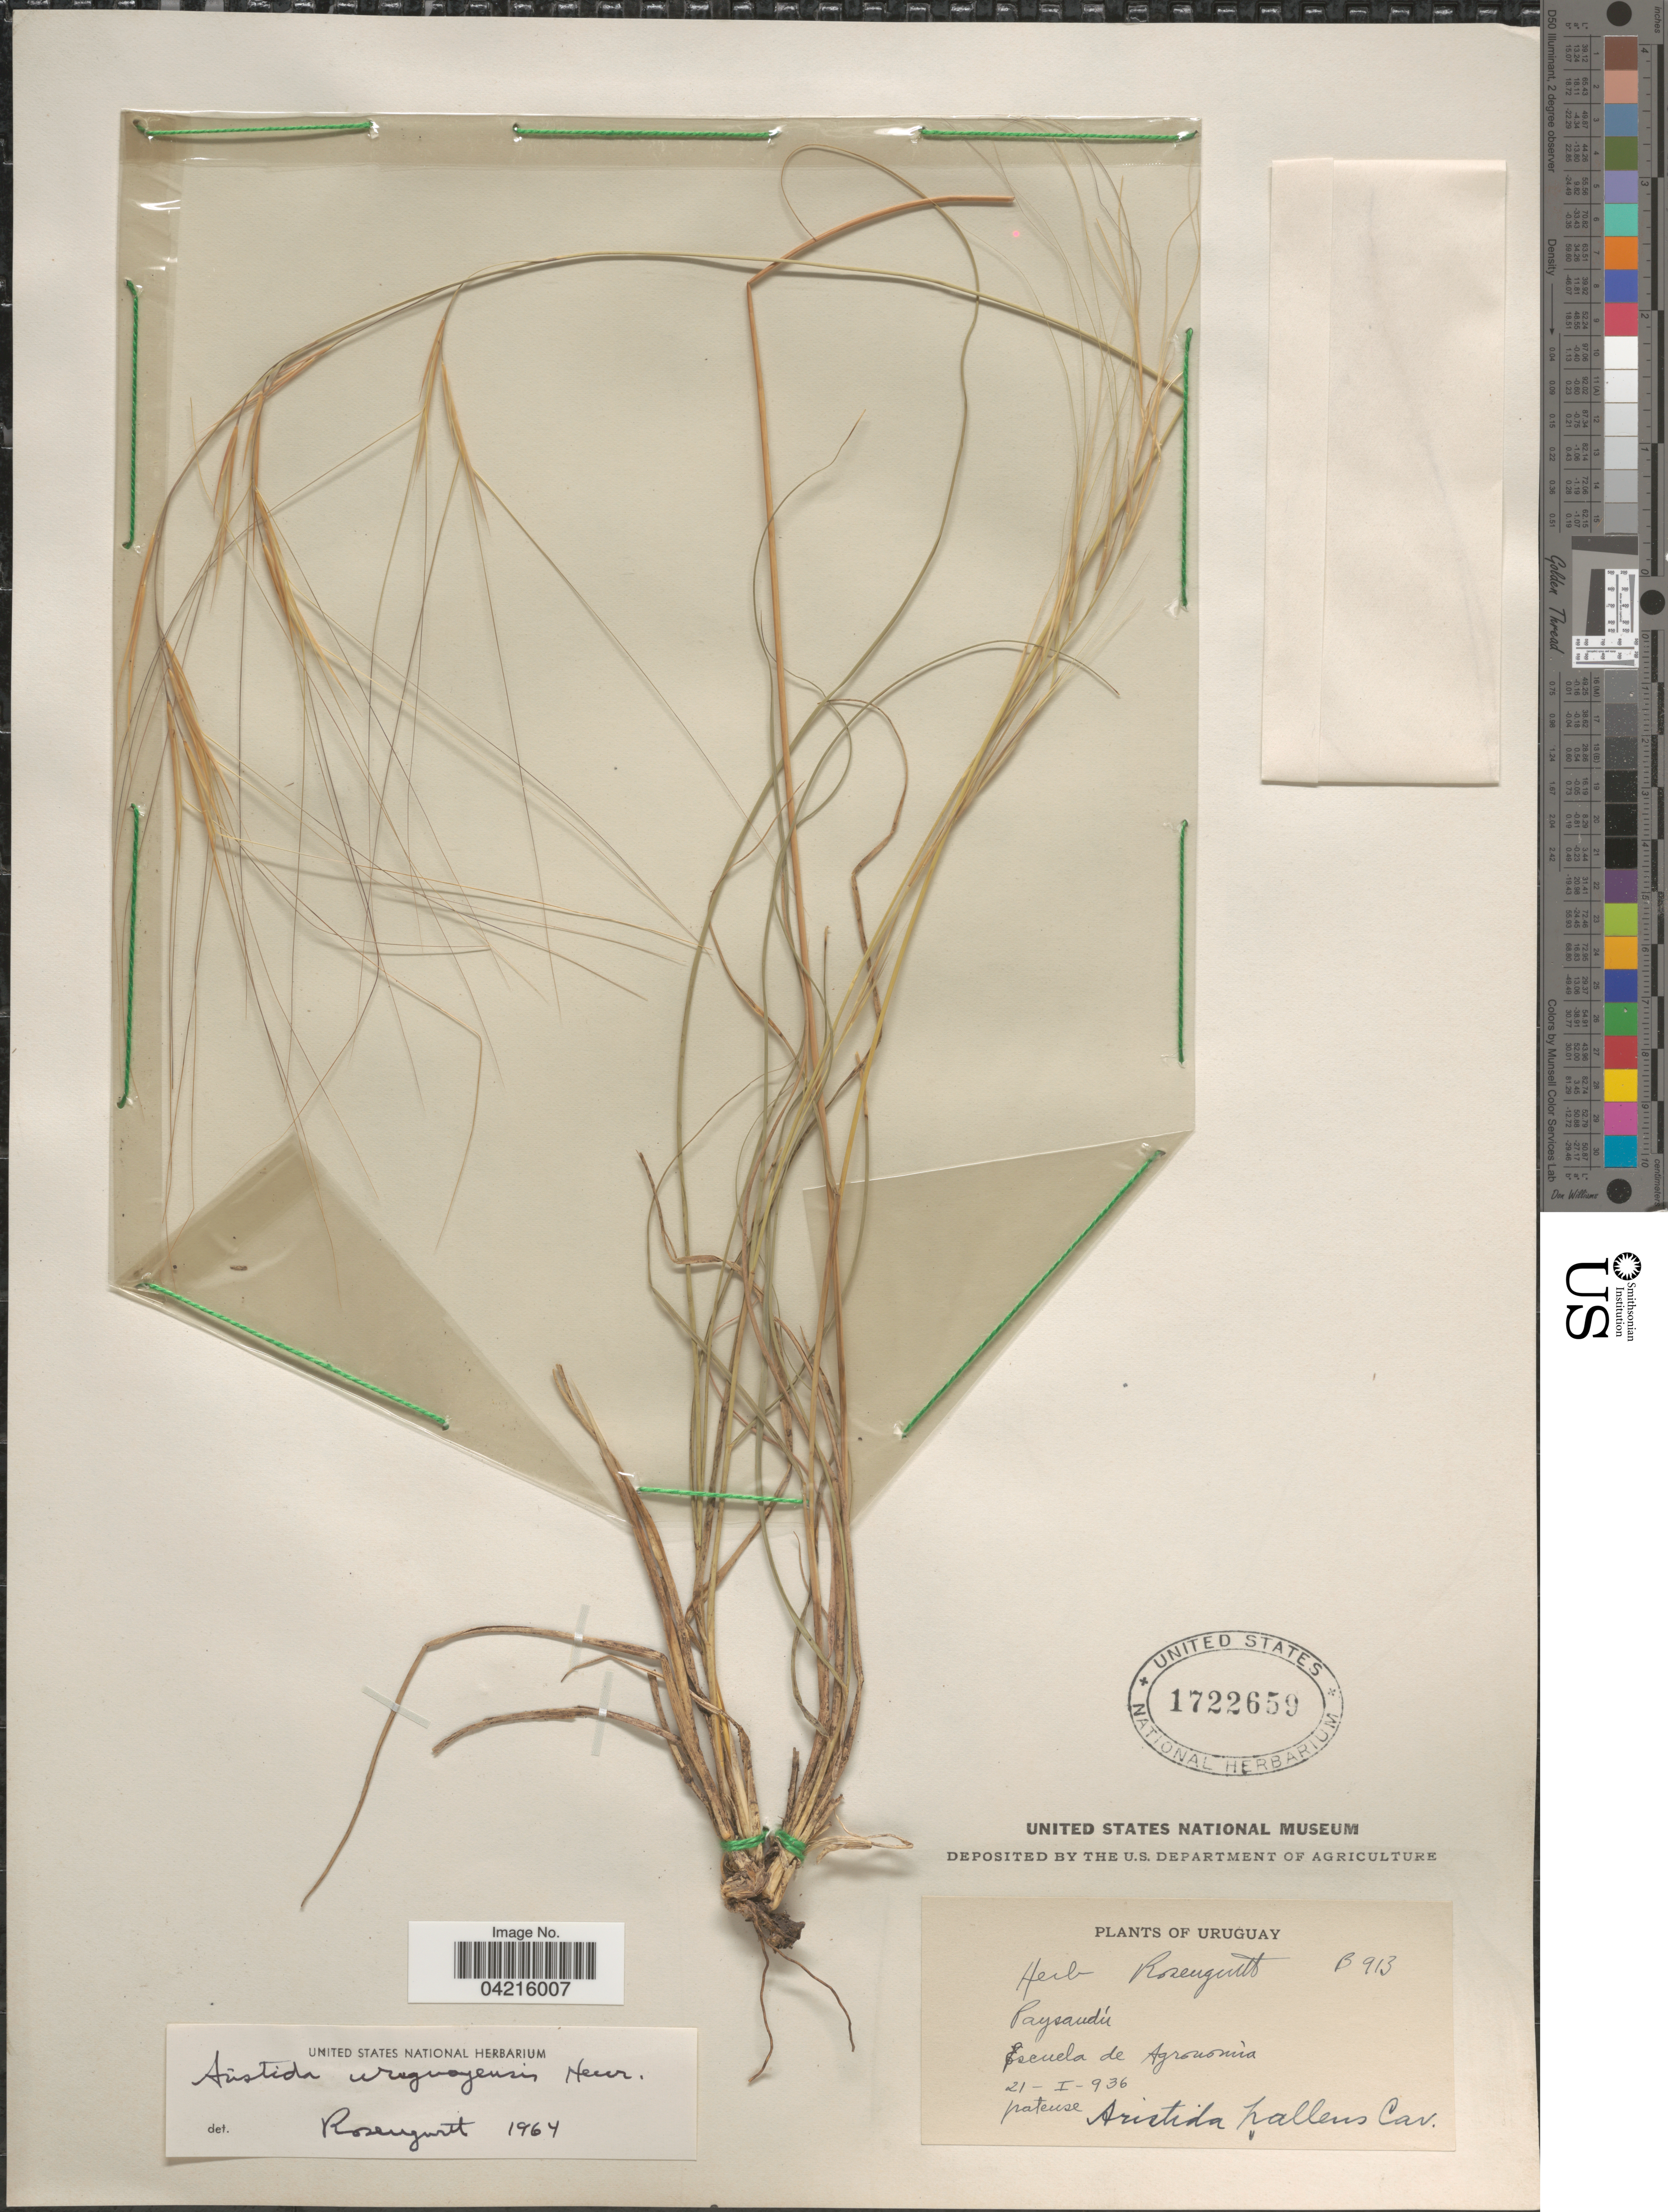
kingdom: Plantae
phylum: Tracheophyta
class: Liliopsida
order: Poales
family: Poaceae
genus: Aristida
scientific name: Aristida uruguayensis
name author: Henr.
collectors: ex herb. Rosengurtt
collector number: B913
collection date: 1936-01-21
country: Uruguay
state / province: Paysandu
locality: Escuela de Agronomìa.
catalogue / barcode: US 1722659